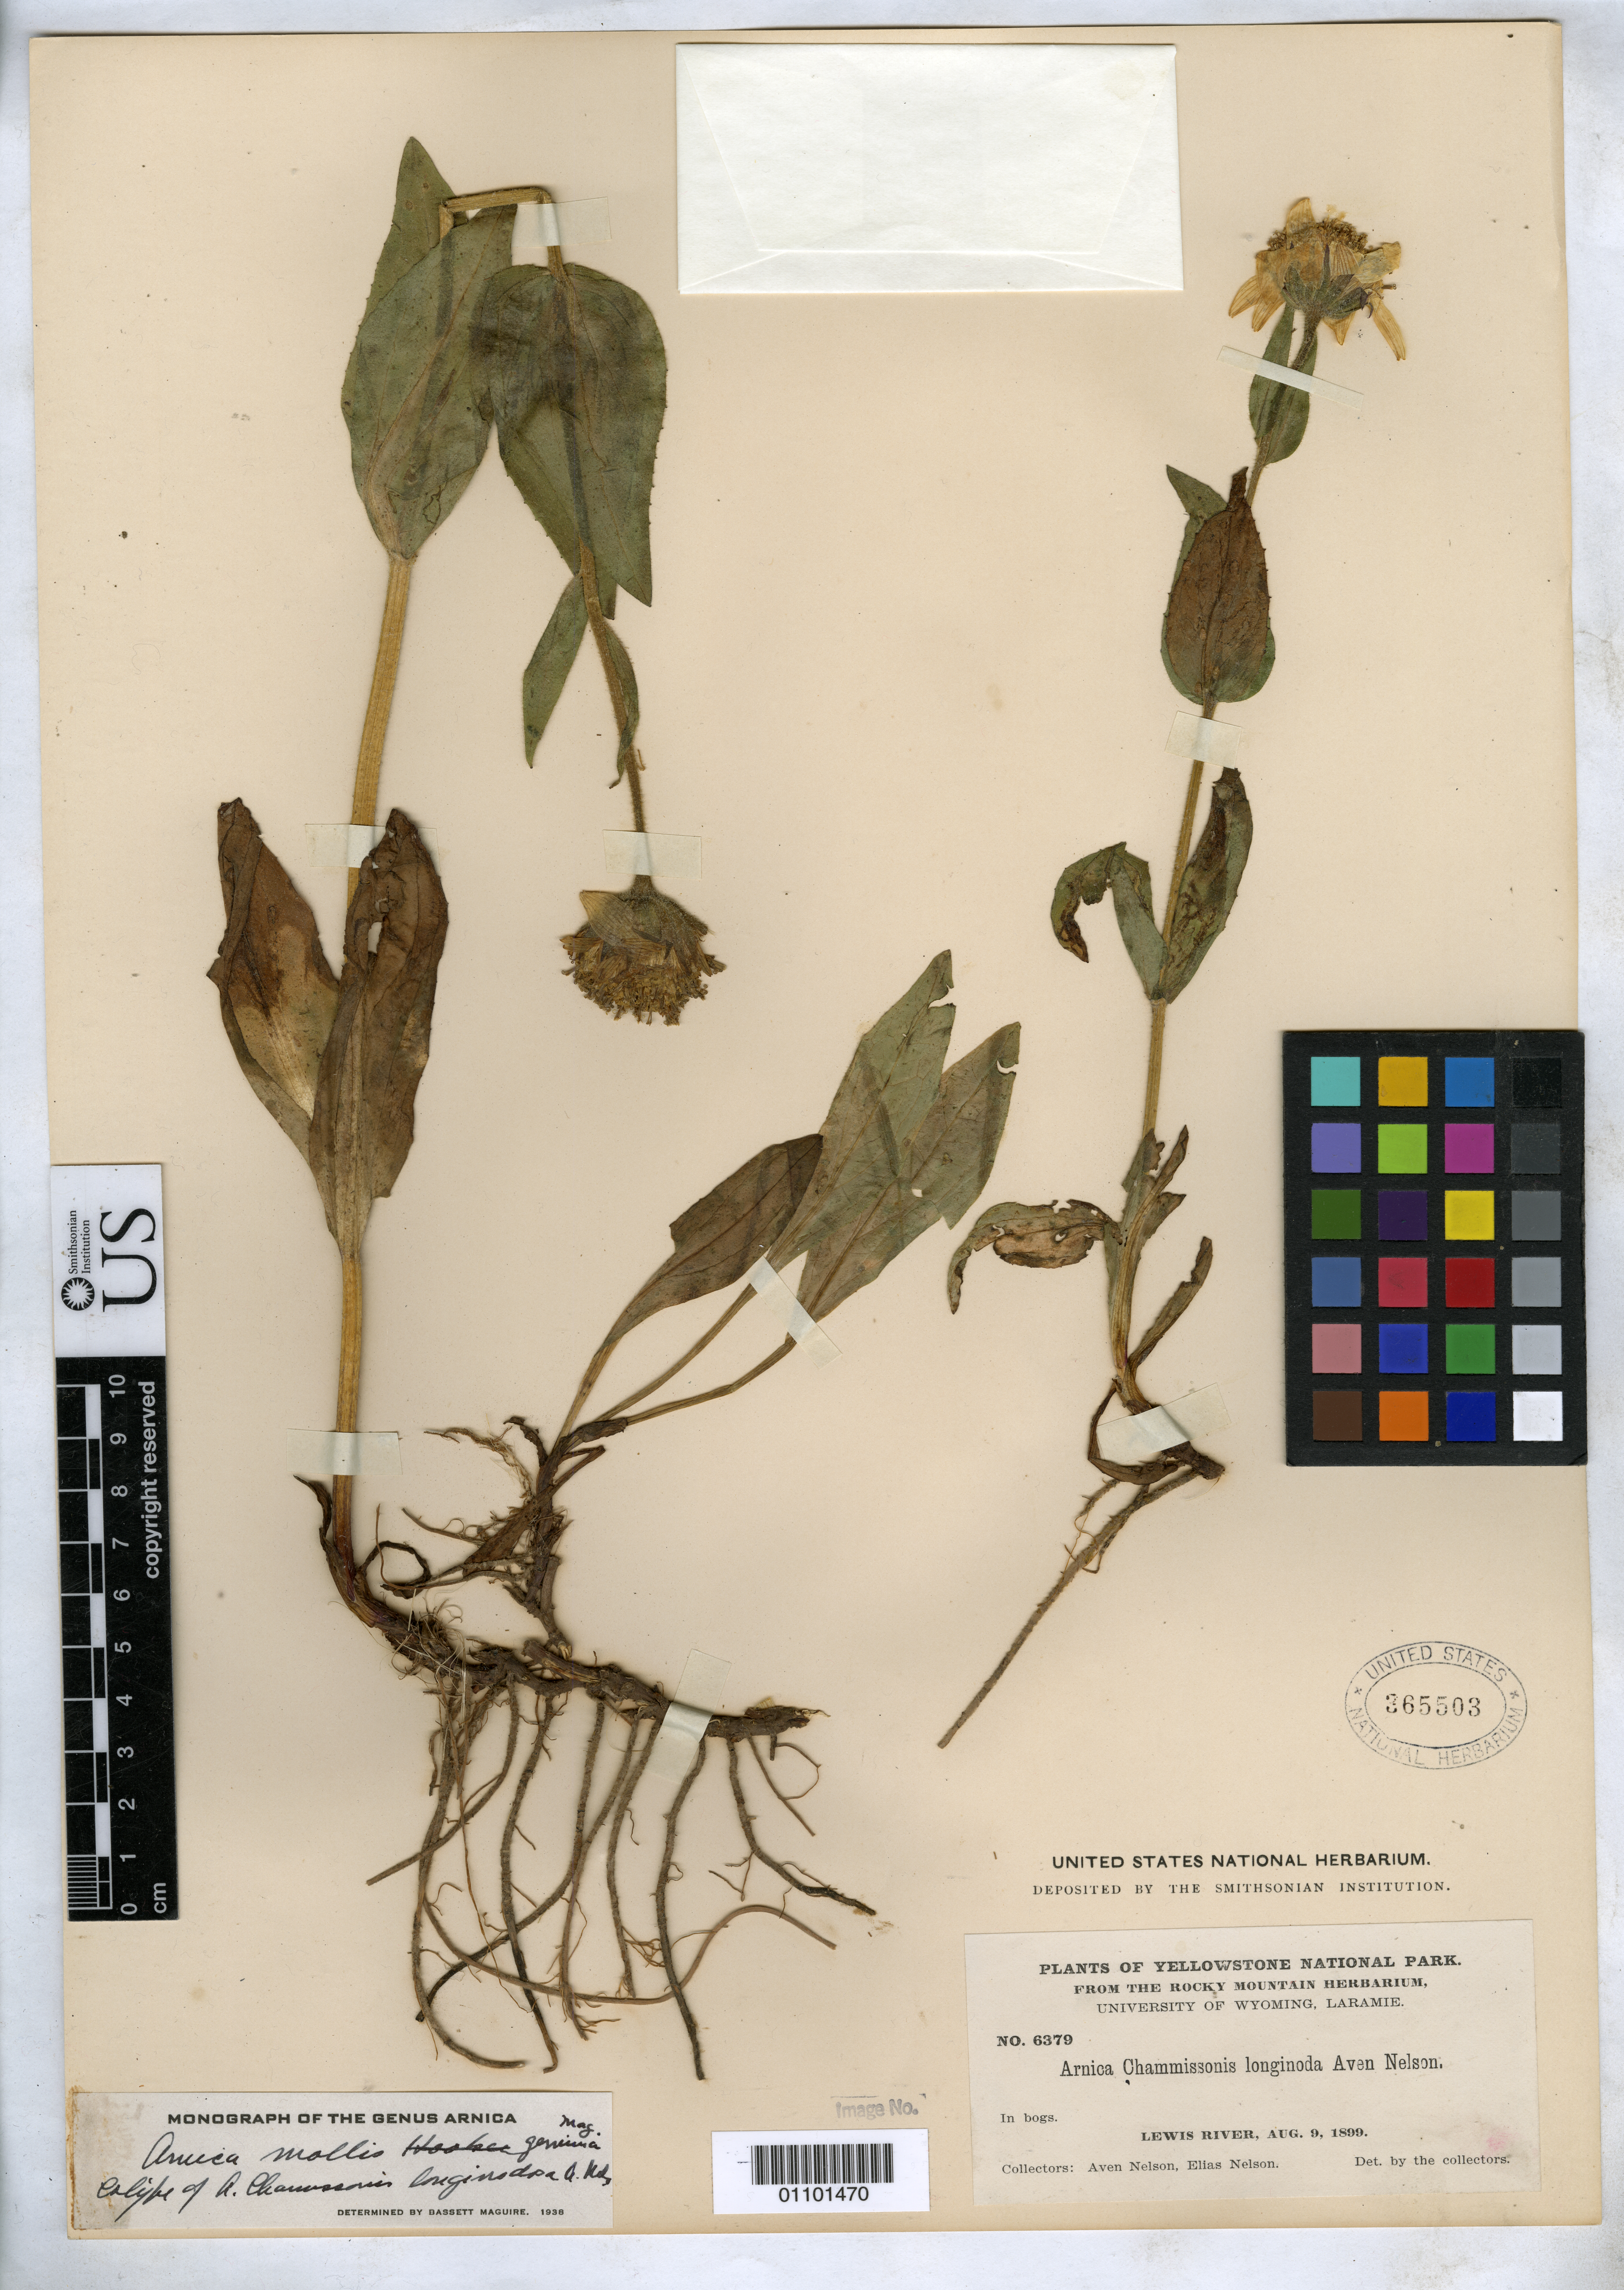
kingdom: Plantae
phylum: Tracheophyta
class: Magnoliopsida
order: Asterales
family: Asteraceae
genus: Arnica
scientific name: Arnica chamissonis var. longinodosa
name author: A. Nelson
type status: Syntype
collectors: A. Nelson & E. Nelson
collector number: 1702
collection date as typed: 09 Aug 1899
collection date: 1899-08-09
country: United States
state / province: Wyoming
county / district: Park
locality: Yellowstone Natl. Park, Lewis River.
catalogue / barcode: US 365503